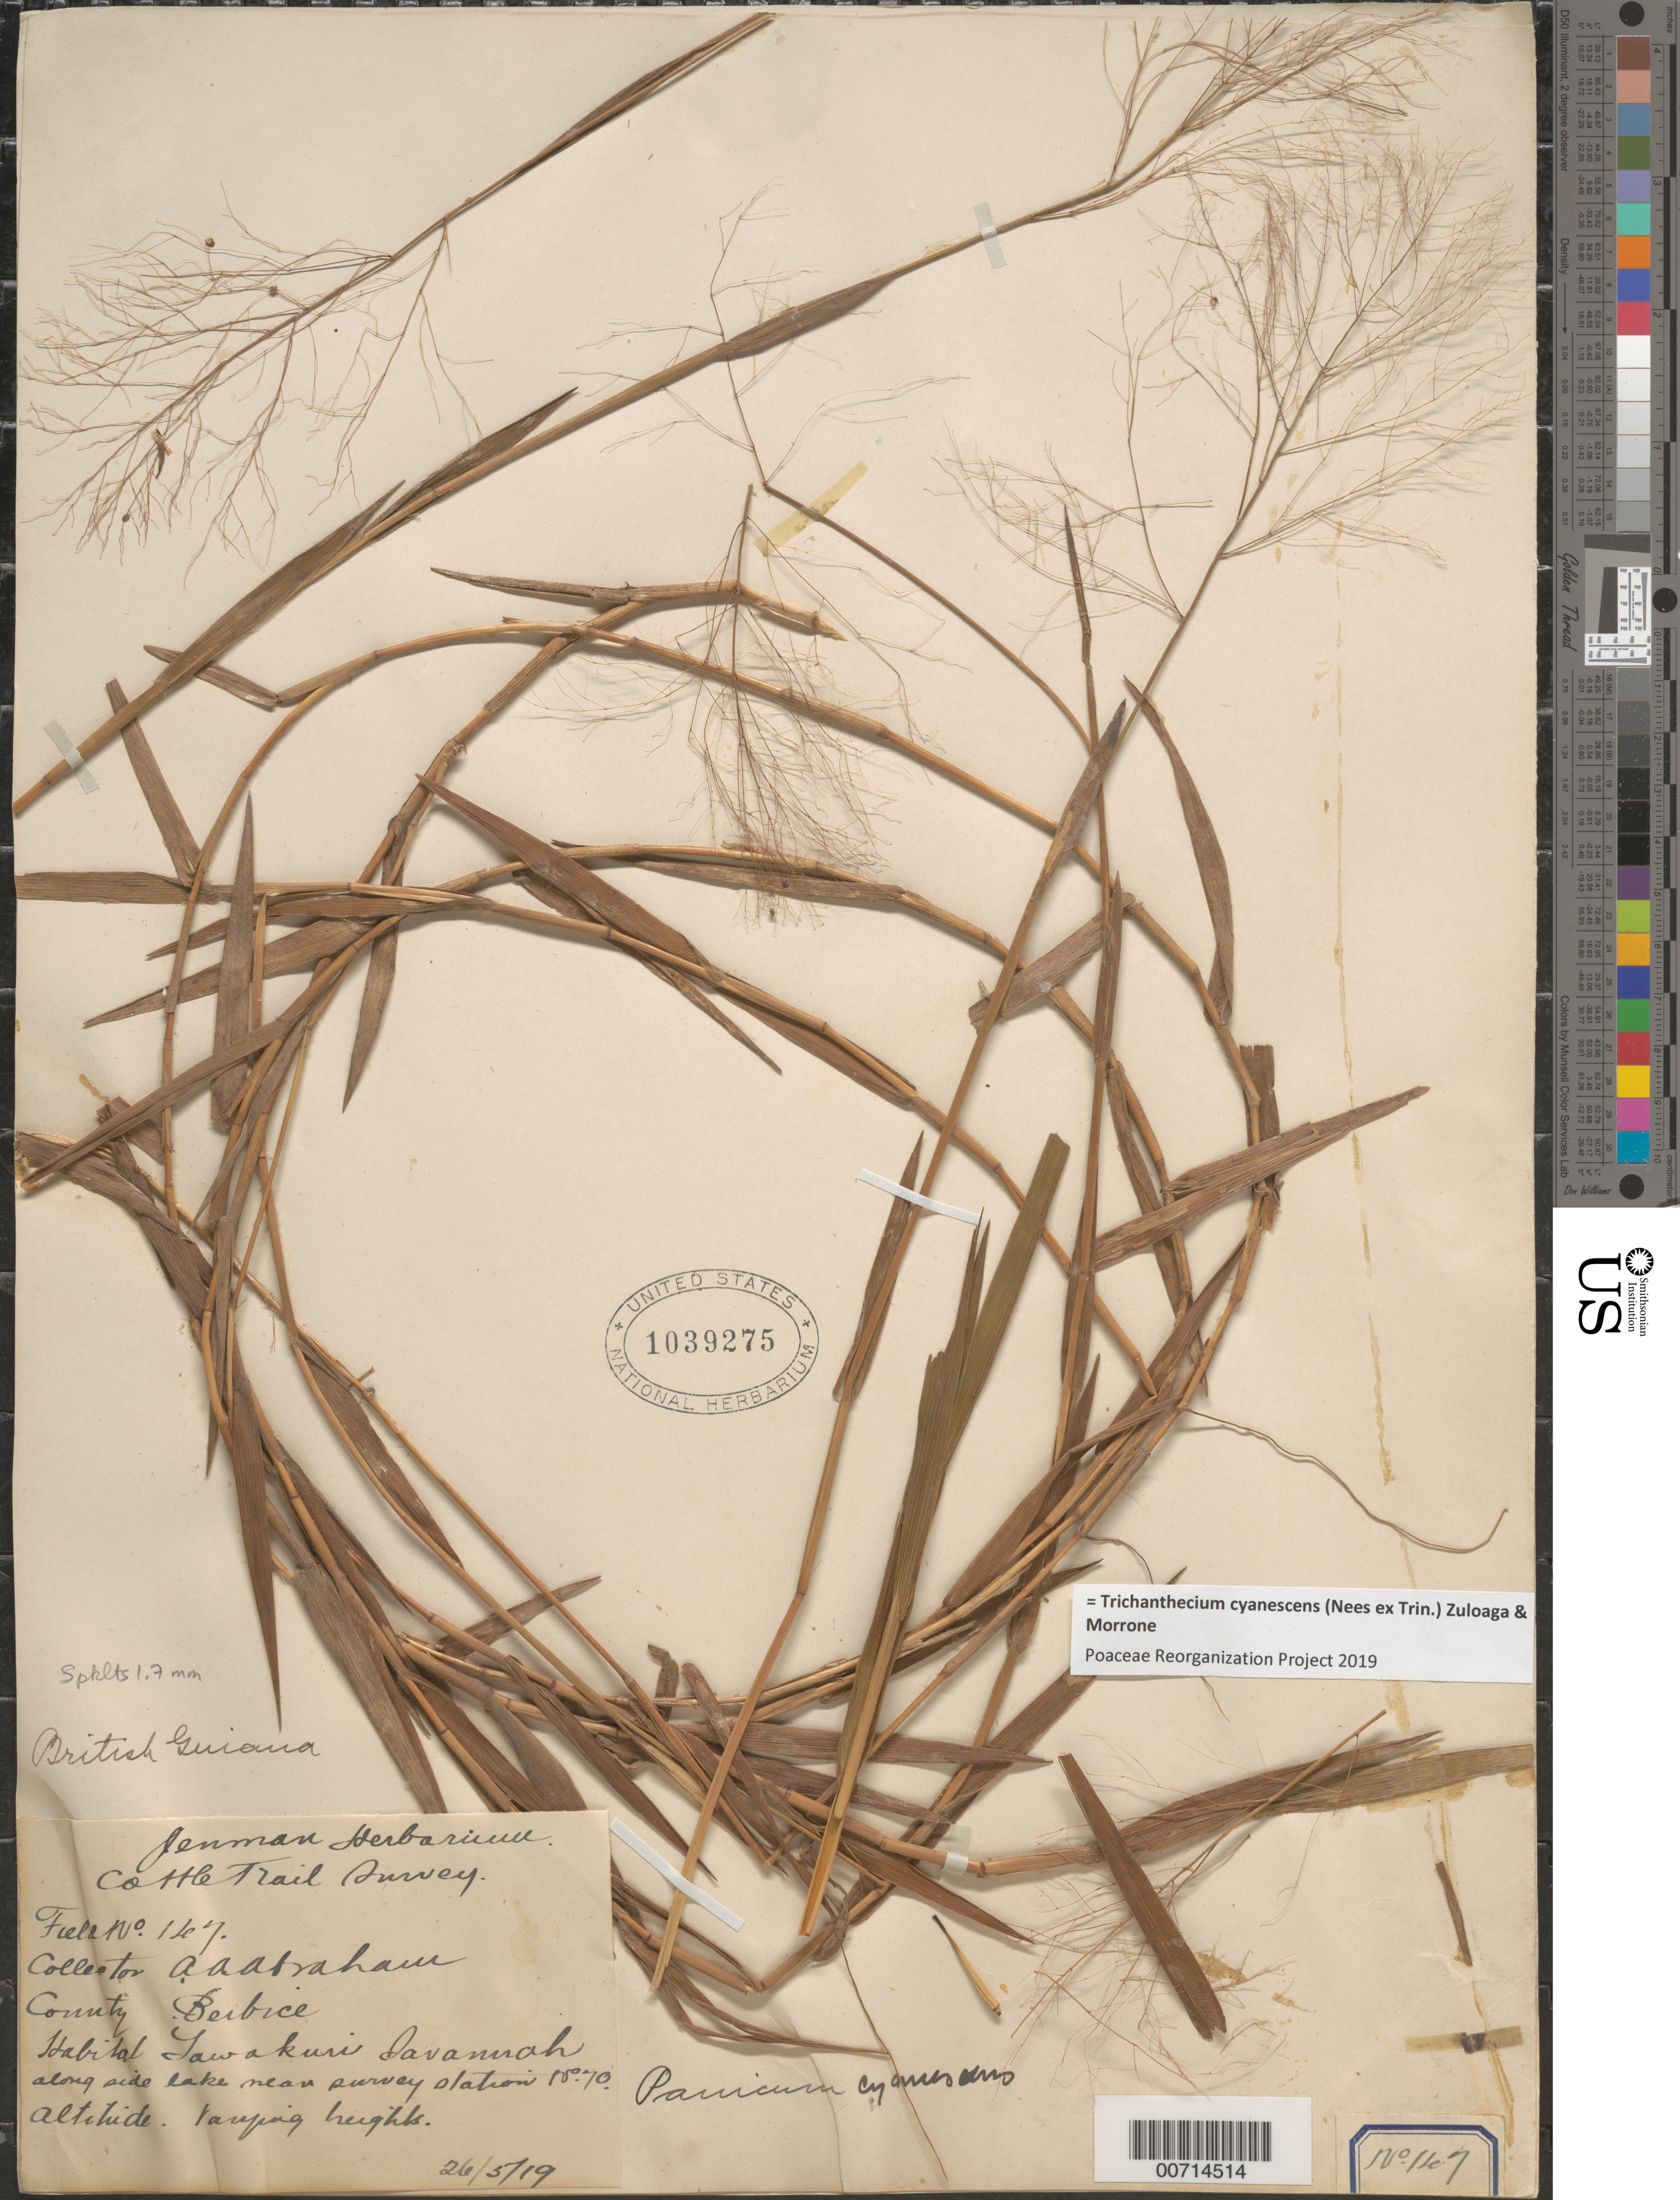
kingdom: Plantae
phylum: Tracheophyta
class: Liliopsida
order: Poales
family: Poaceae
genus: Trichanthecium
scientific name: Trichanthecium cyanescens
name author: (Nees ex Trin.) Zuloaga & Morrone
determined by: Poaceae Reorganization Project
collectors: A. A. Abraham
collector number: ? 147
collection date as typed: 26-May-19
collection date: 1919-05-26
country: Guyana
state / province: U. Demerara-Berbice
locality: Berbice, Yawakuri Savanna, along side lake mean survey station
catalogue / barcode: US 1039275